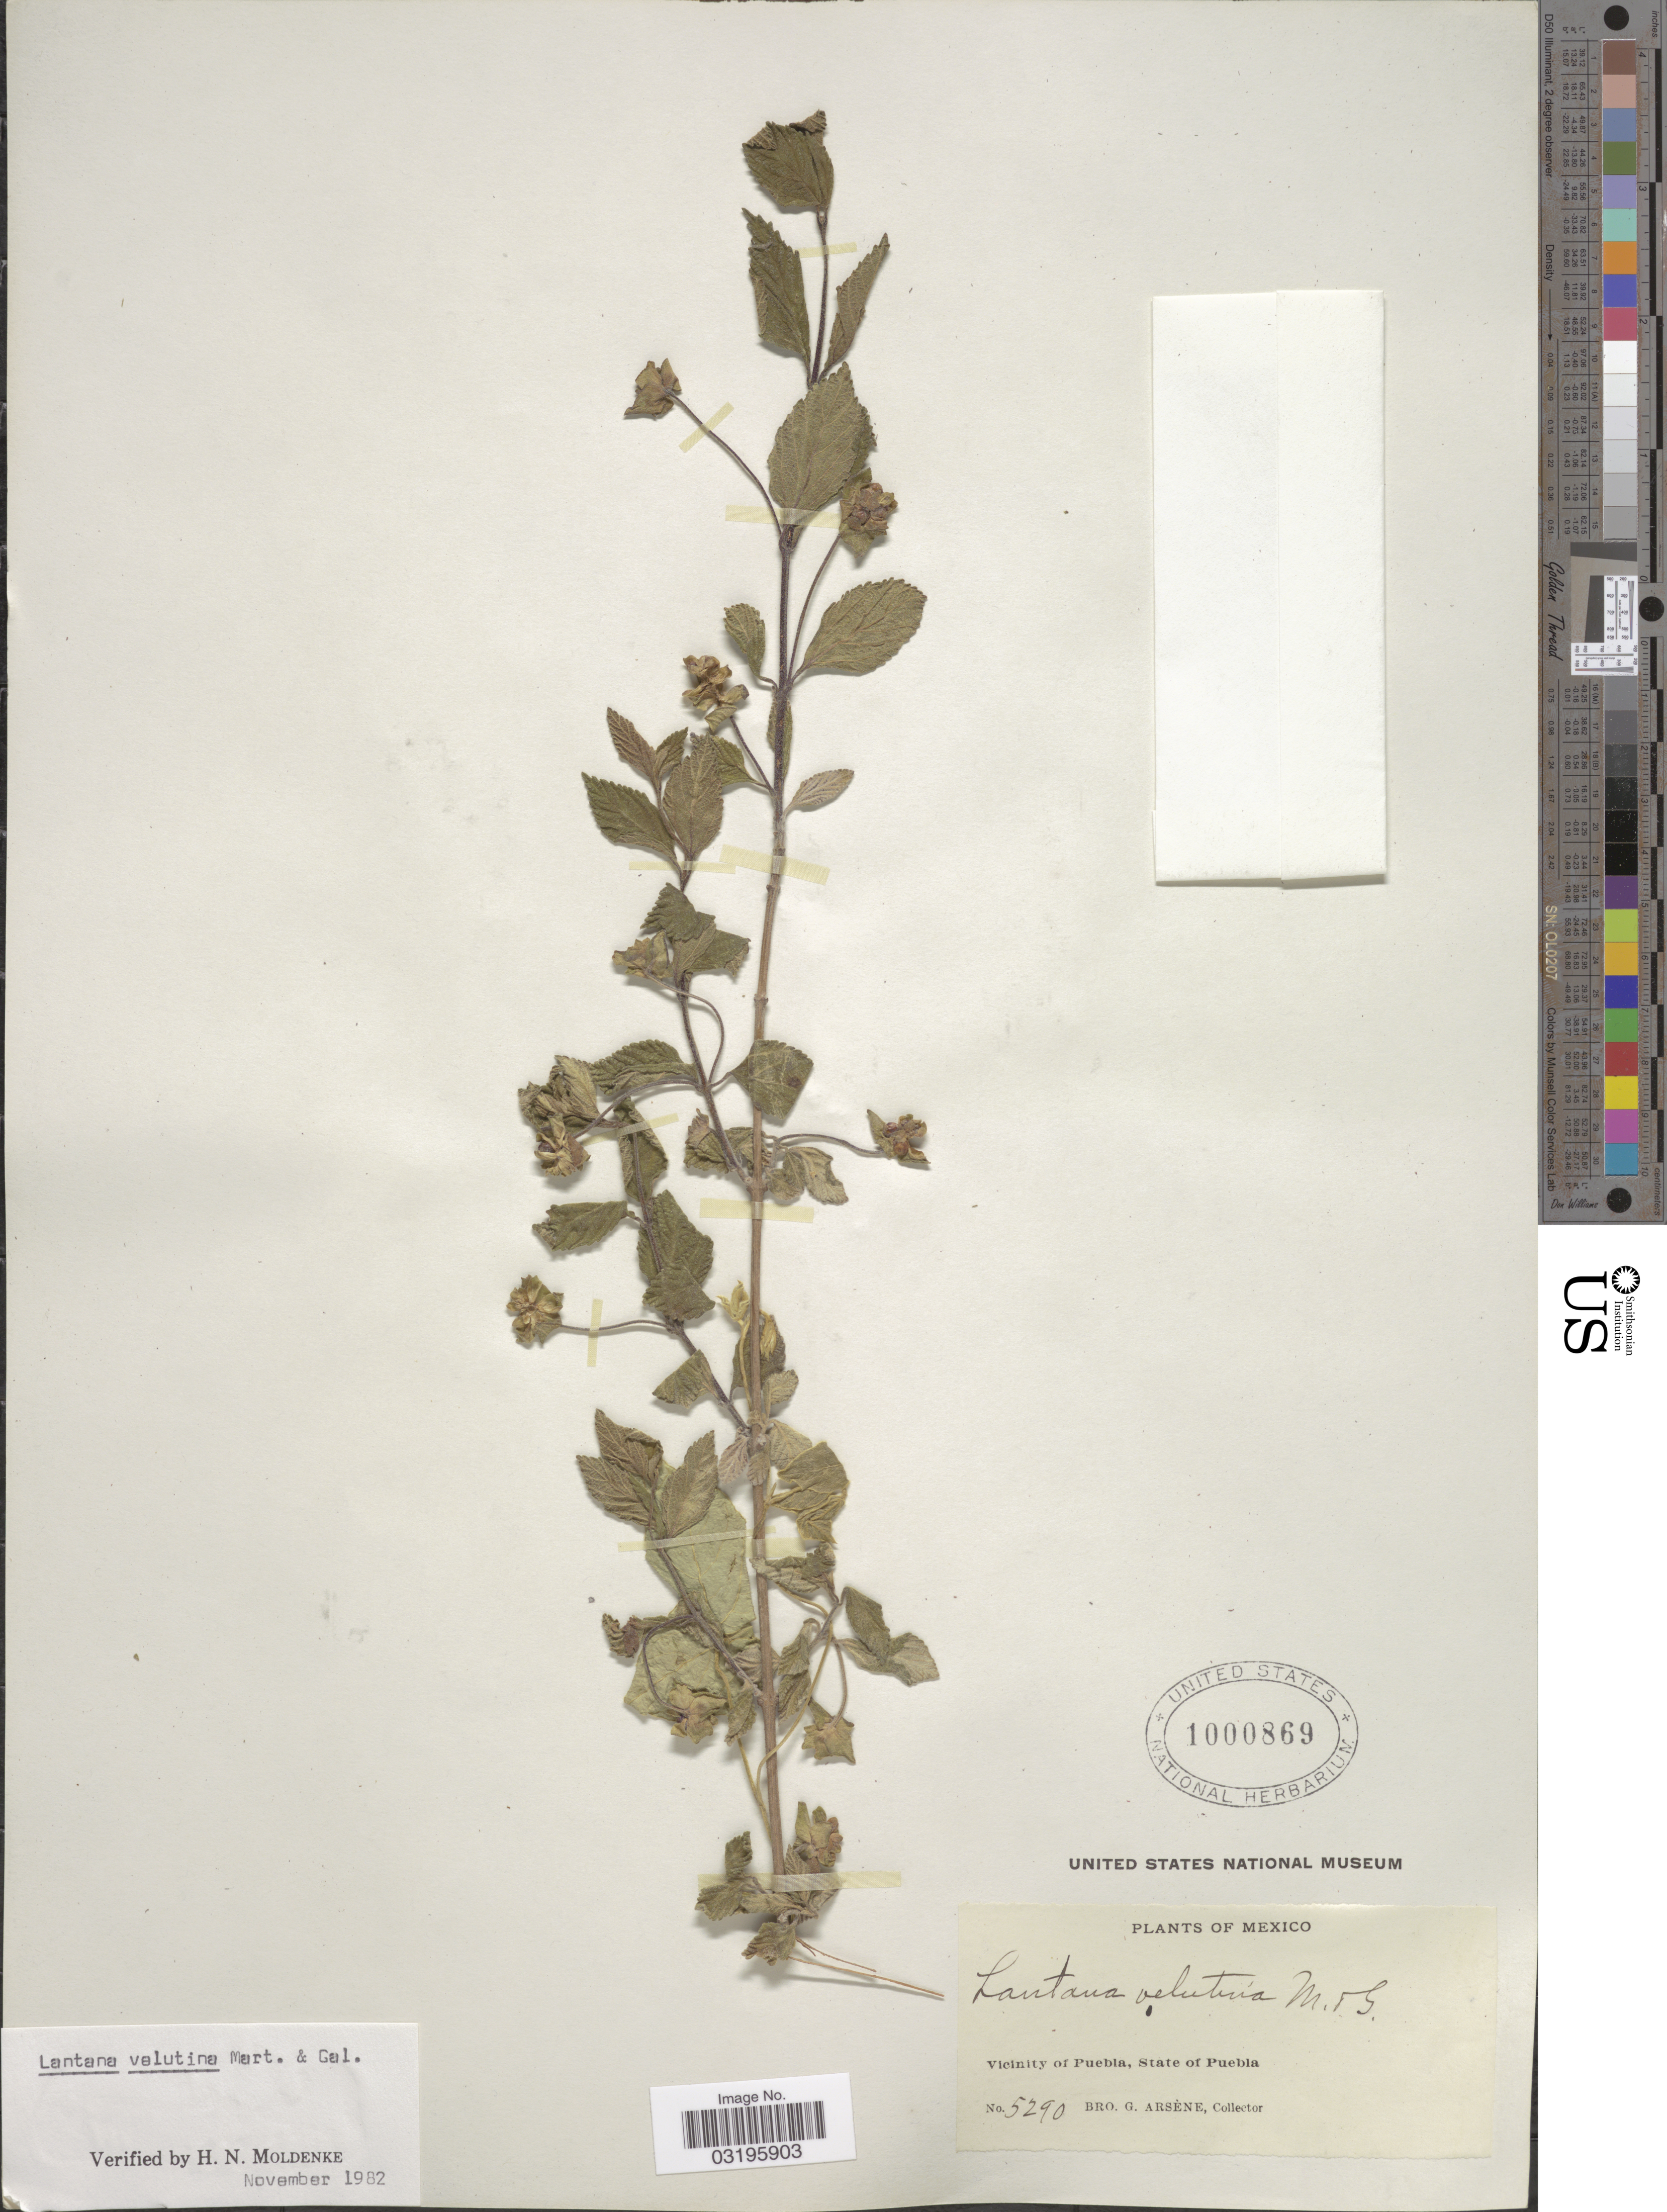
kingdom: Plantae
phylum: Tracheophyta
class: Magnoliopsida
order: Lamiales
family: Verbenaceae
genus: Lantana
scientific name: Lantana velutina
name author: M. Martens & Galeotti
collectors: Bro. G. Arsène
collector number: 5290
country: Mexico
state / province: Puebla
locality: Vicinity of Puebla.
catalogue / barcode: US 1000869